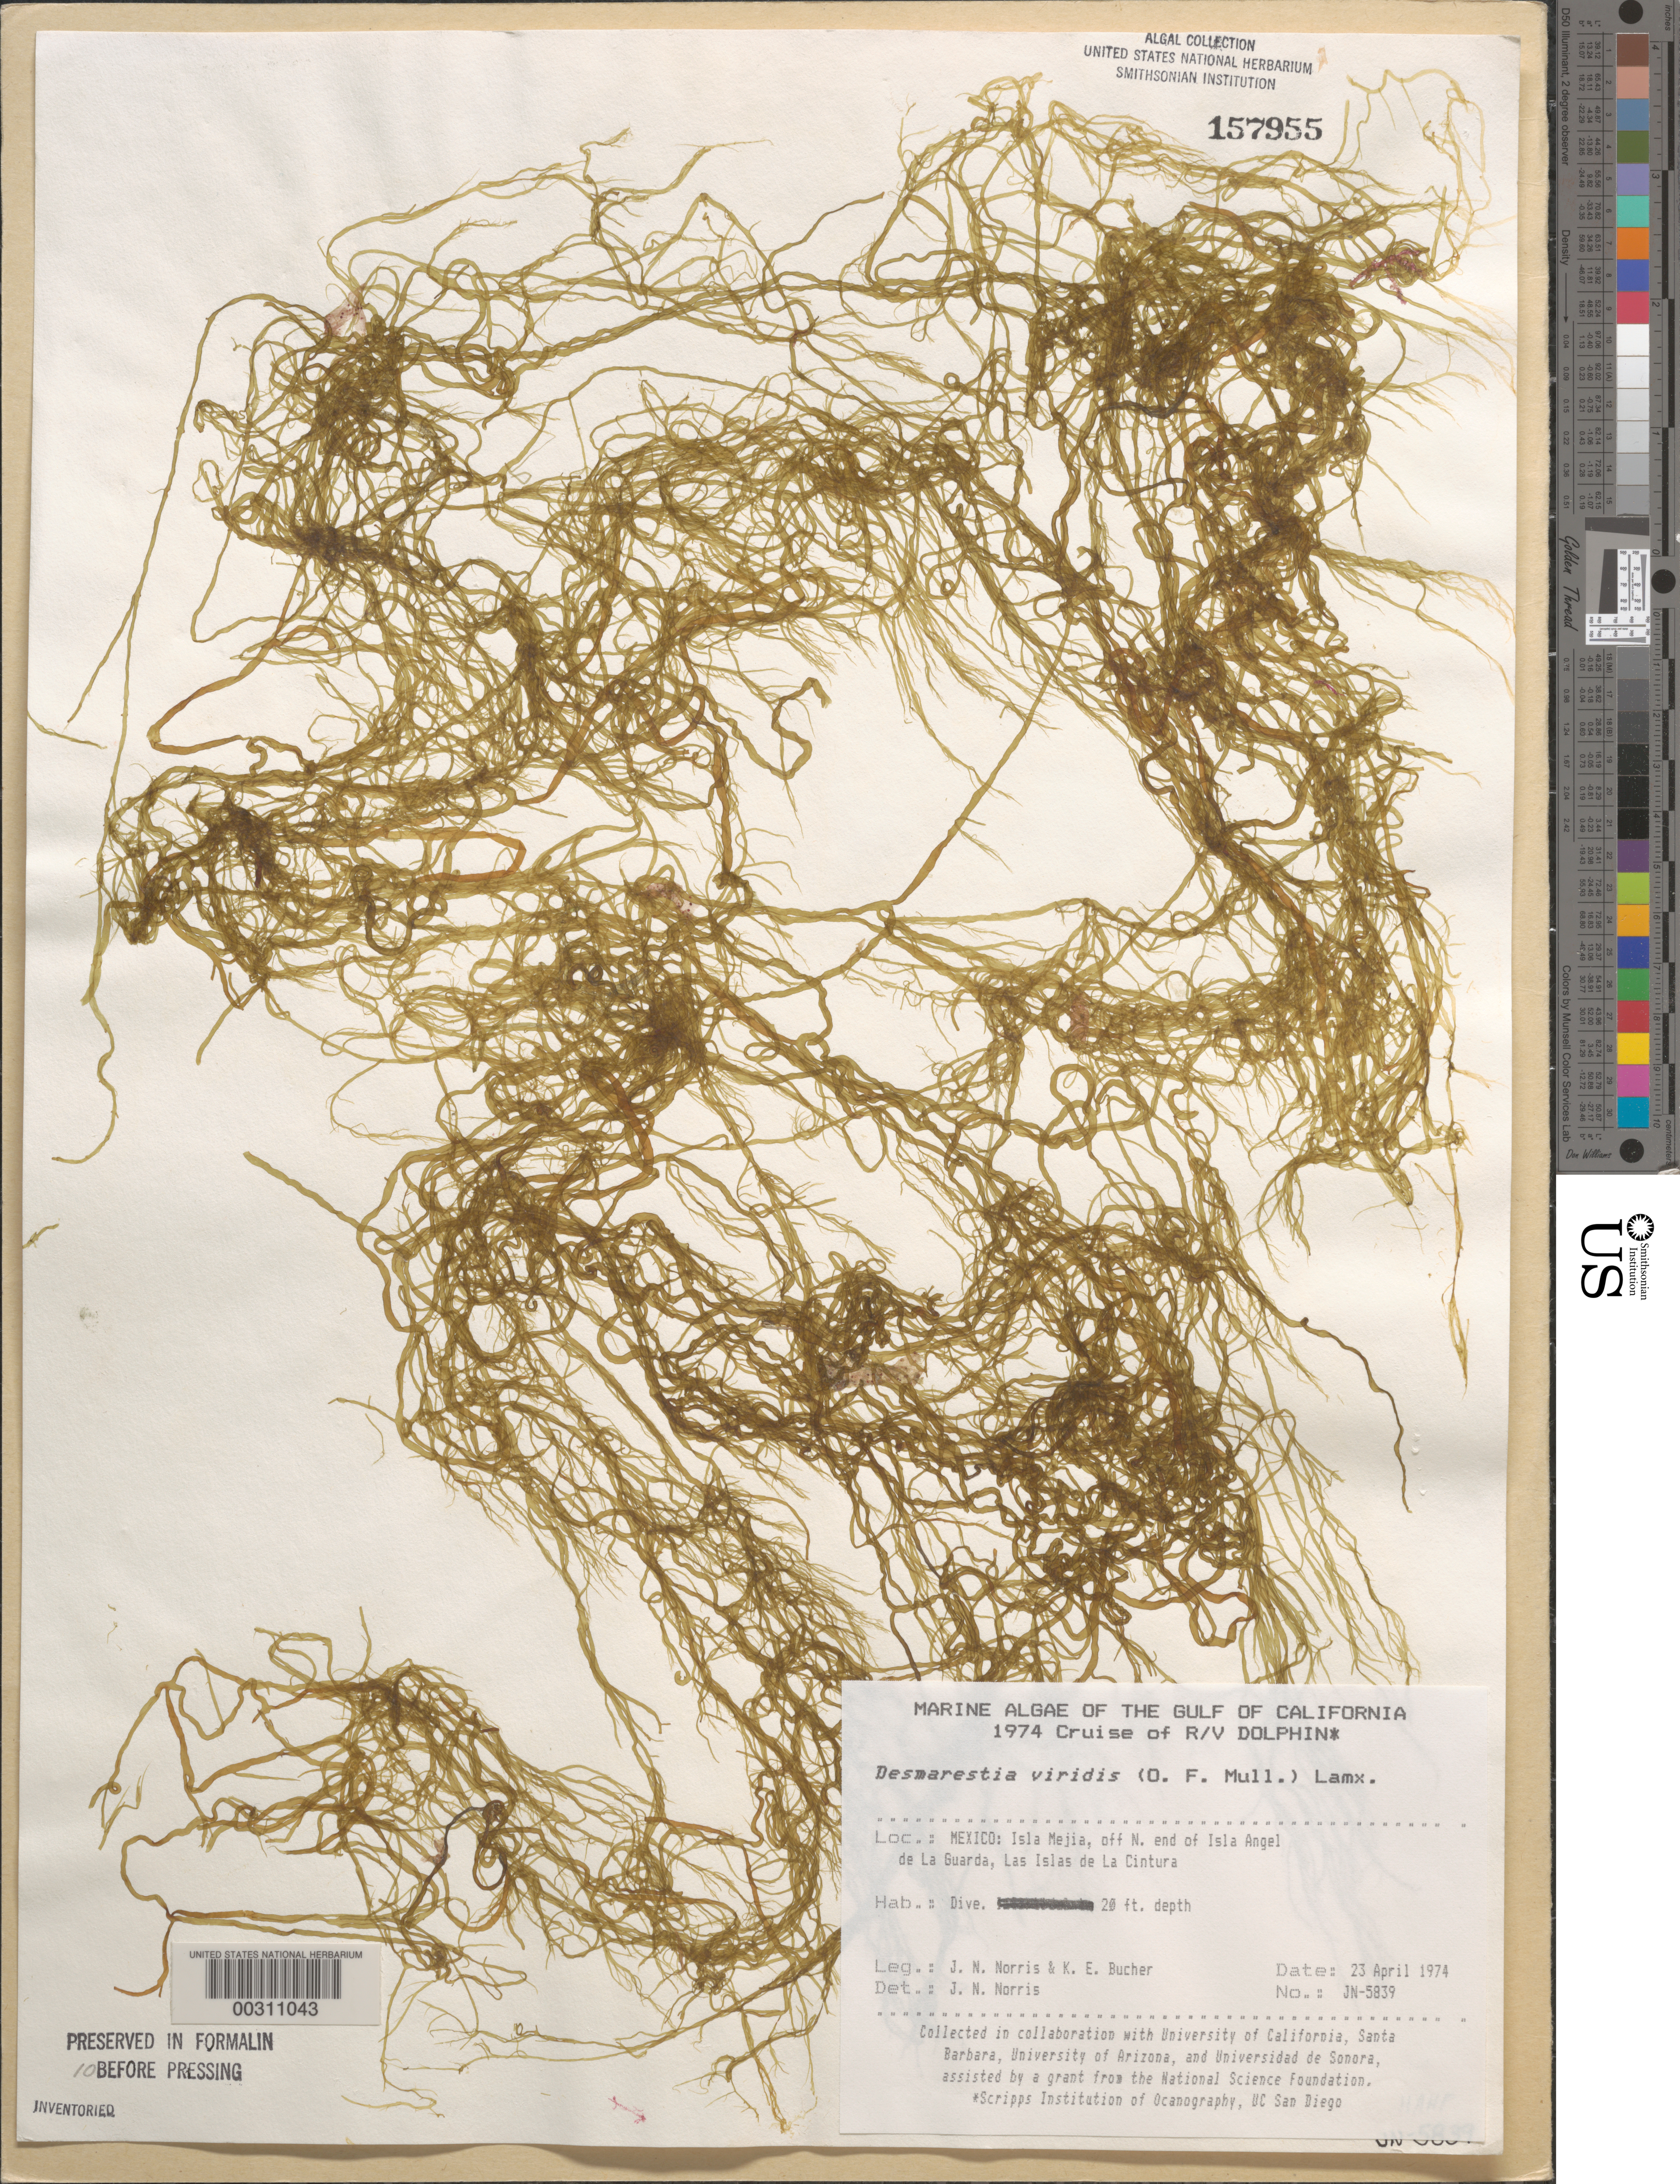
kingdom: Chromista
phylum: Ochrophyta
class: Phaeophyceae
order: Desmarestiales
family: Desmarestiaceae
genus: Desmarestia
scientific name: Desmarestia viridis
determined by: Norris, James N.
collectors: J. N. Norris & K. E. Bucher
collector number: JN-5839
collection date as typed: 23 Apr 1974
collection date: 1974-04-23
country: Mexico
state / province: Baja California Norte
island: Isla Mejia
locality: Off Isla Angel de la Guarda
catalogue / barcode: US 157955